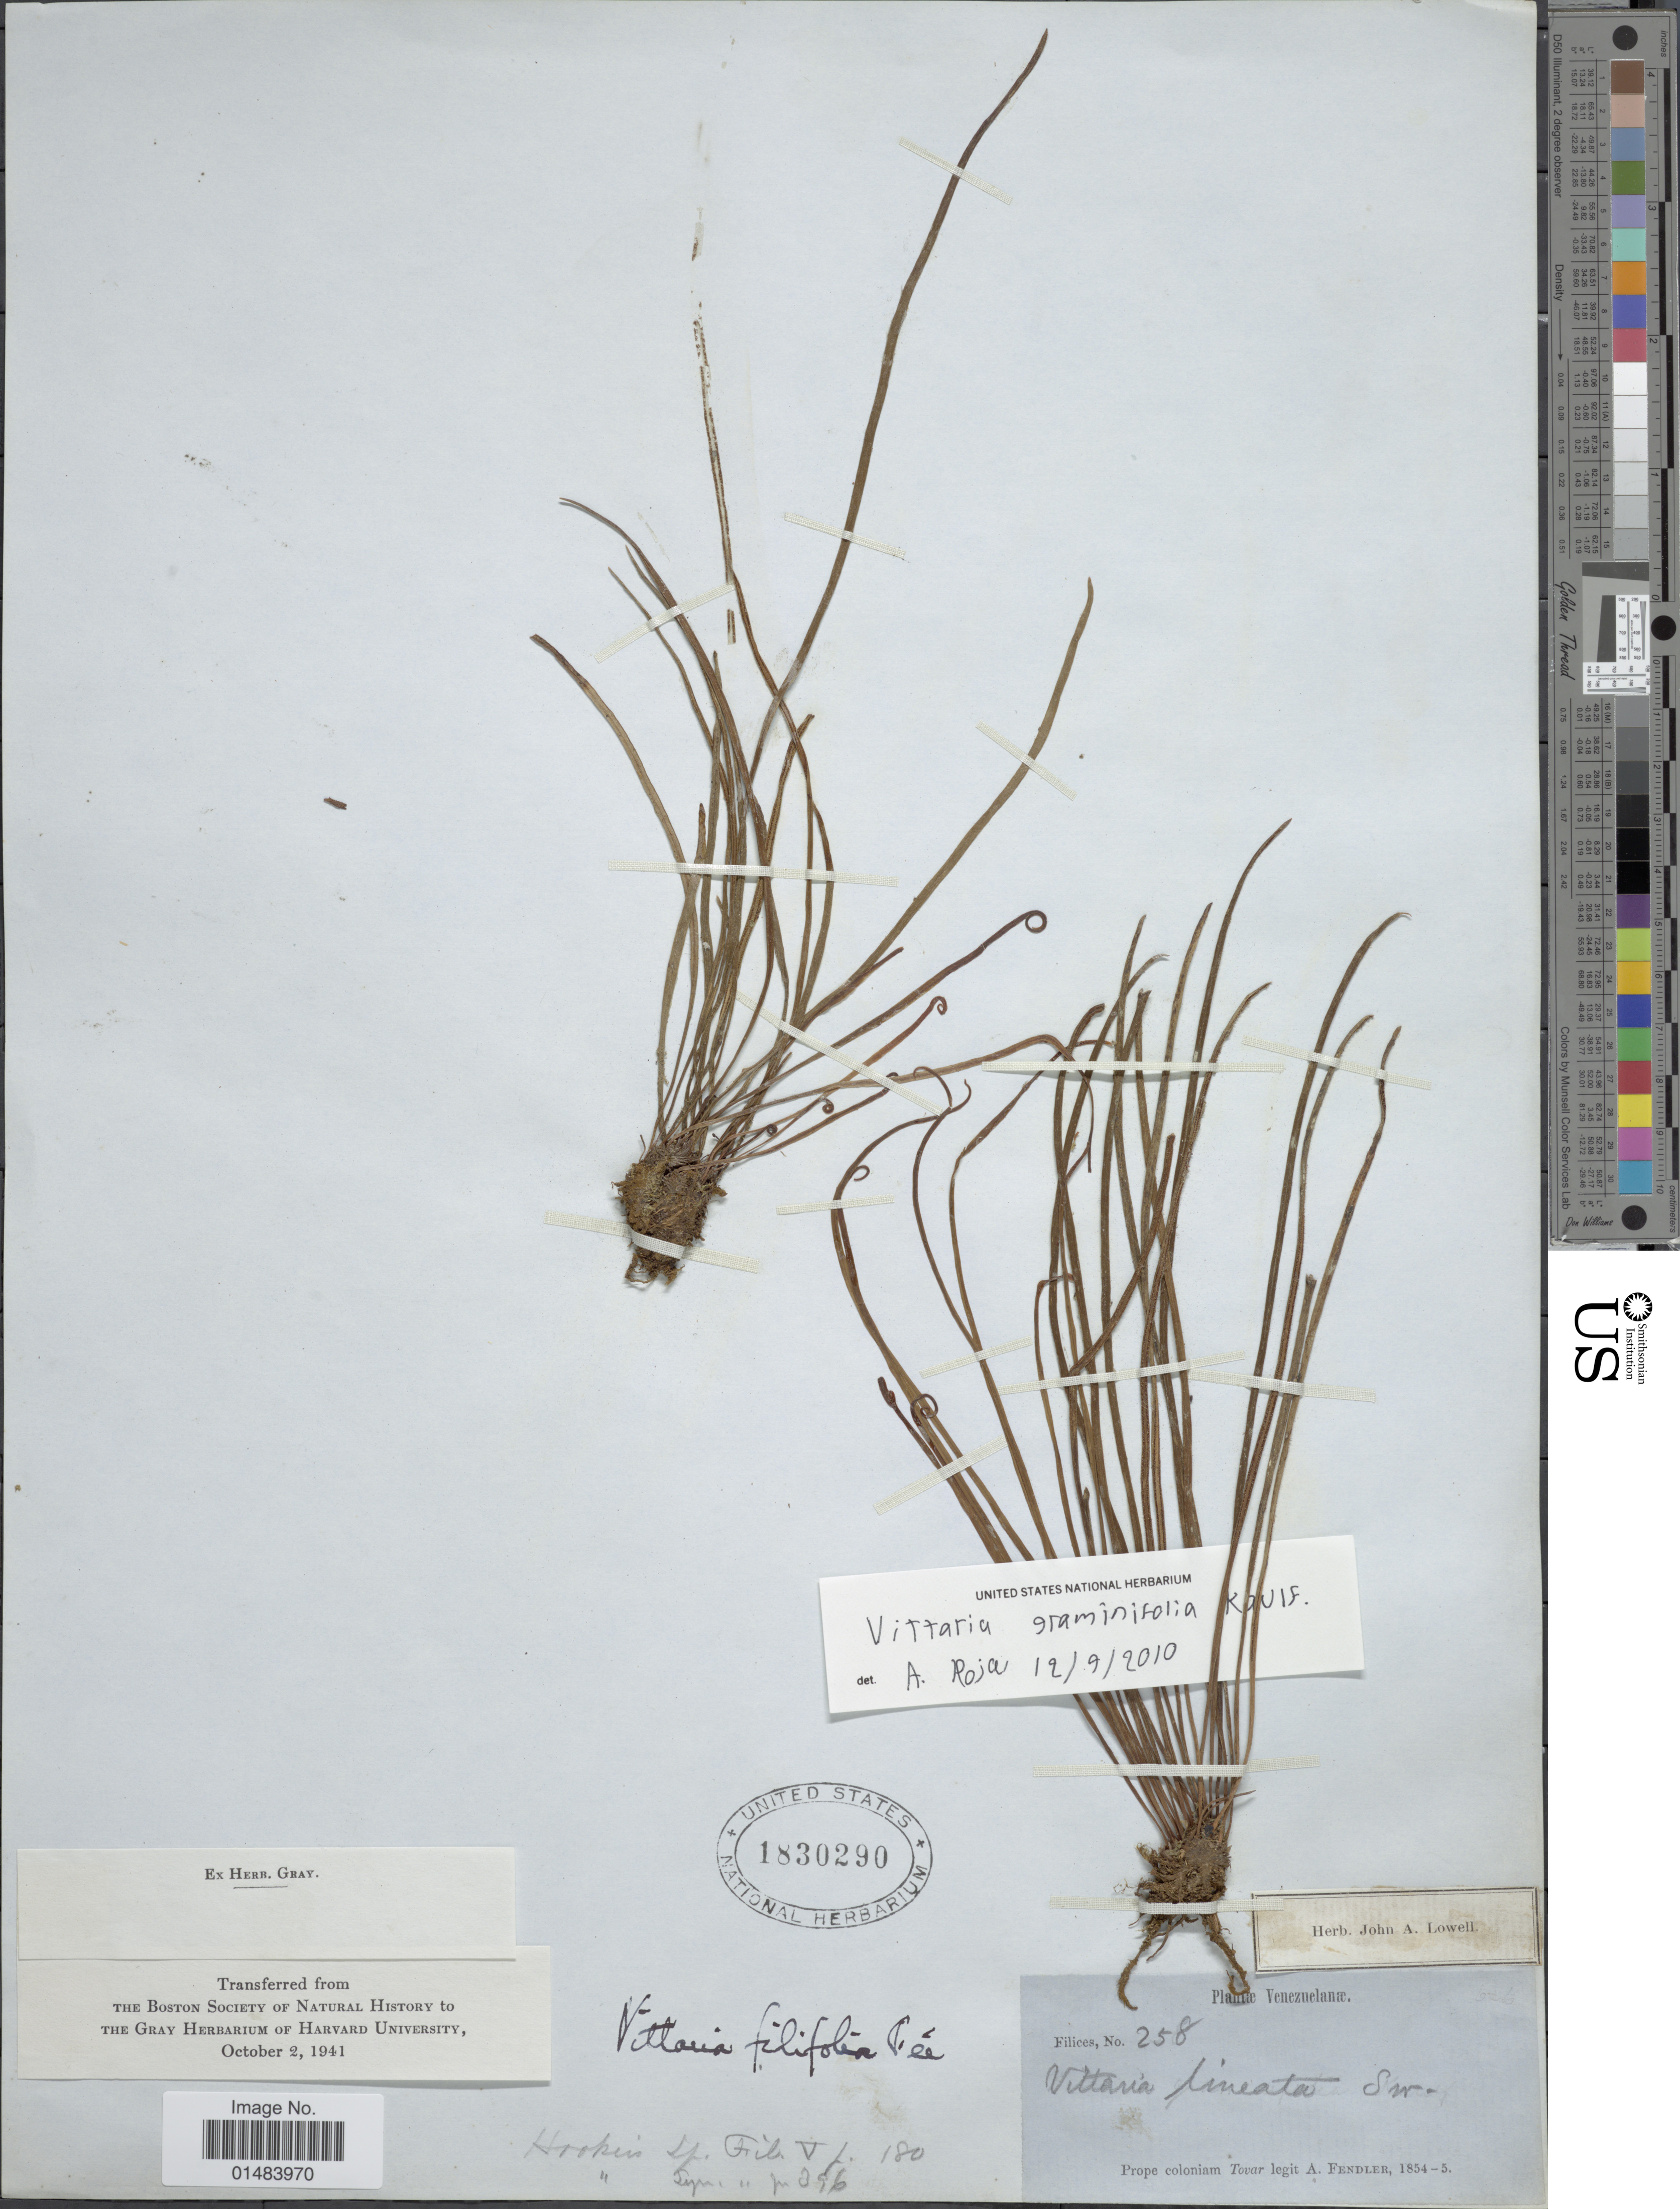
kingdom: Plantae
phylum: Tracheophyta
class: Polypodiopsida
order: Polypodiales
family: Pteridaceae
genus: Vittaria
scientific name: Vittaria graminifolia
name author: Kaulf.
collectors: A. Fendler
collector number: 258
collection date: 1854/1855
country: Venezuela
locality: Venezuela, Prope coloniam Tovar.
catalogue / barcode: US 1830290